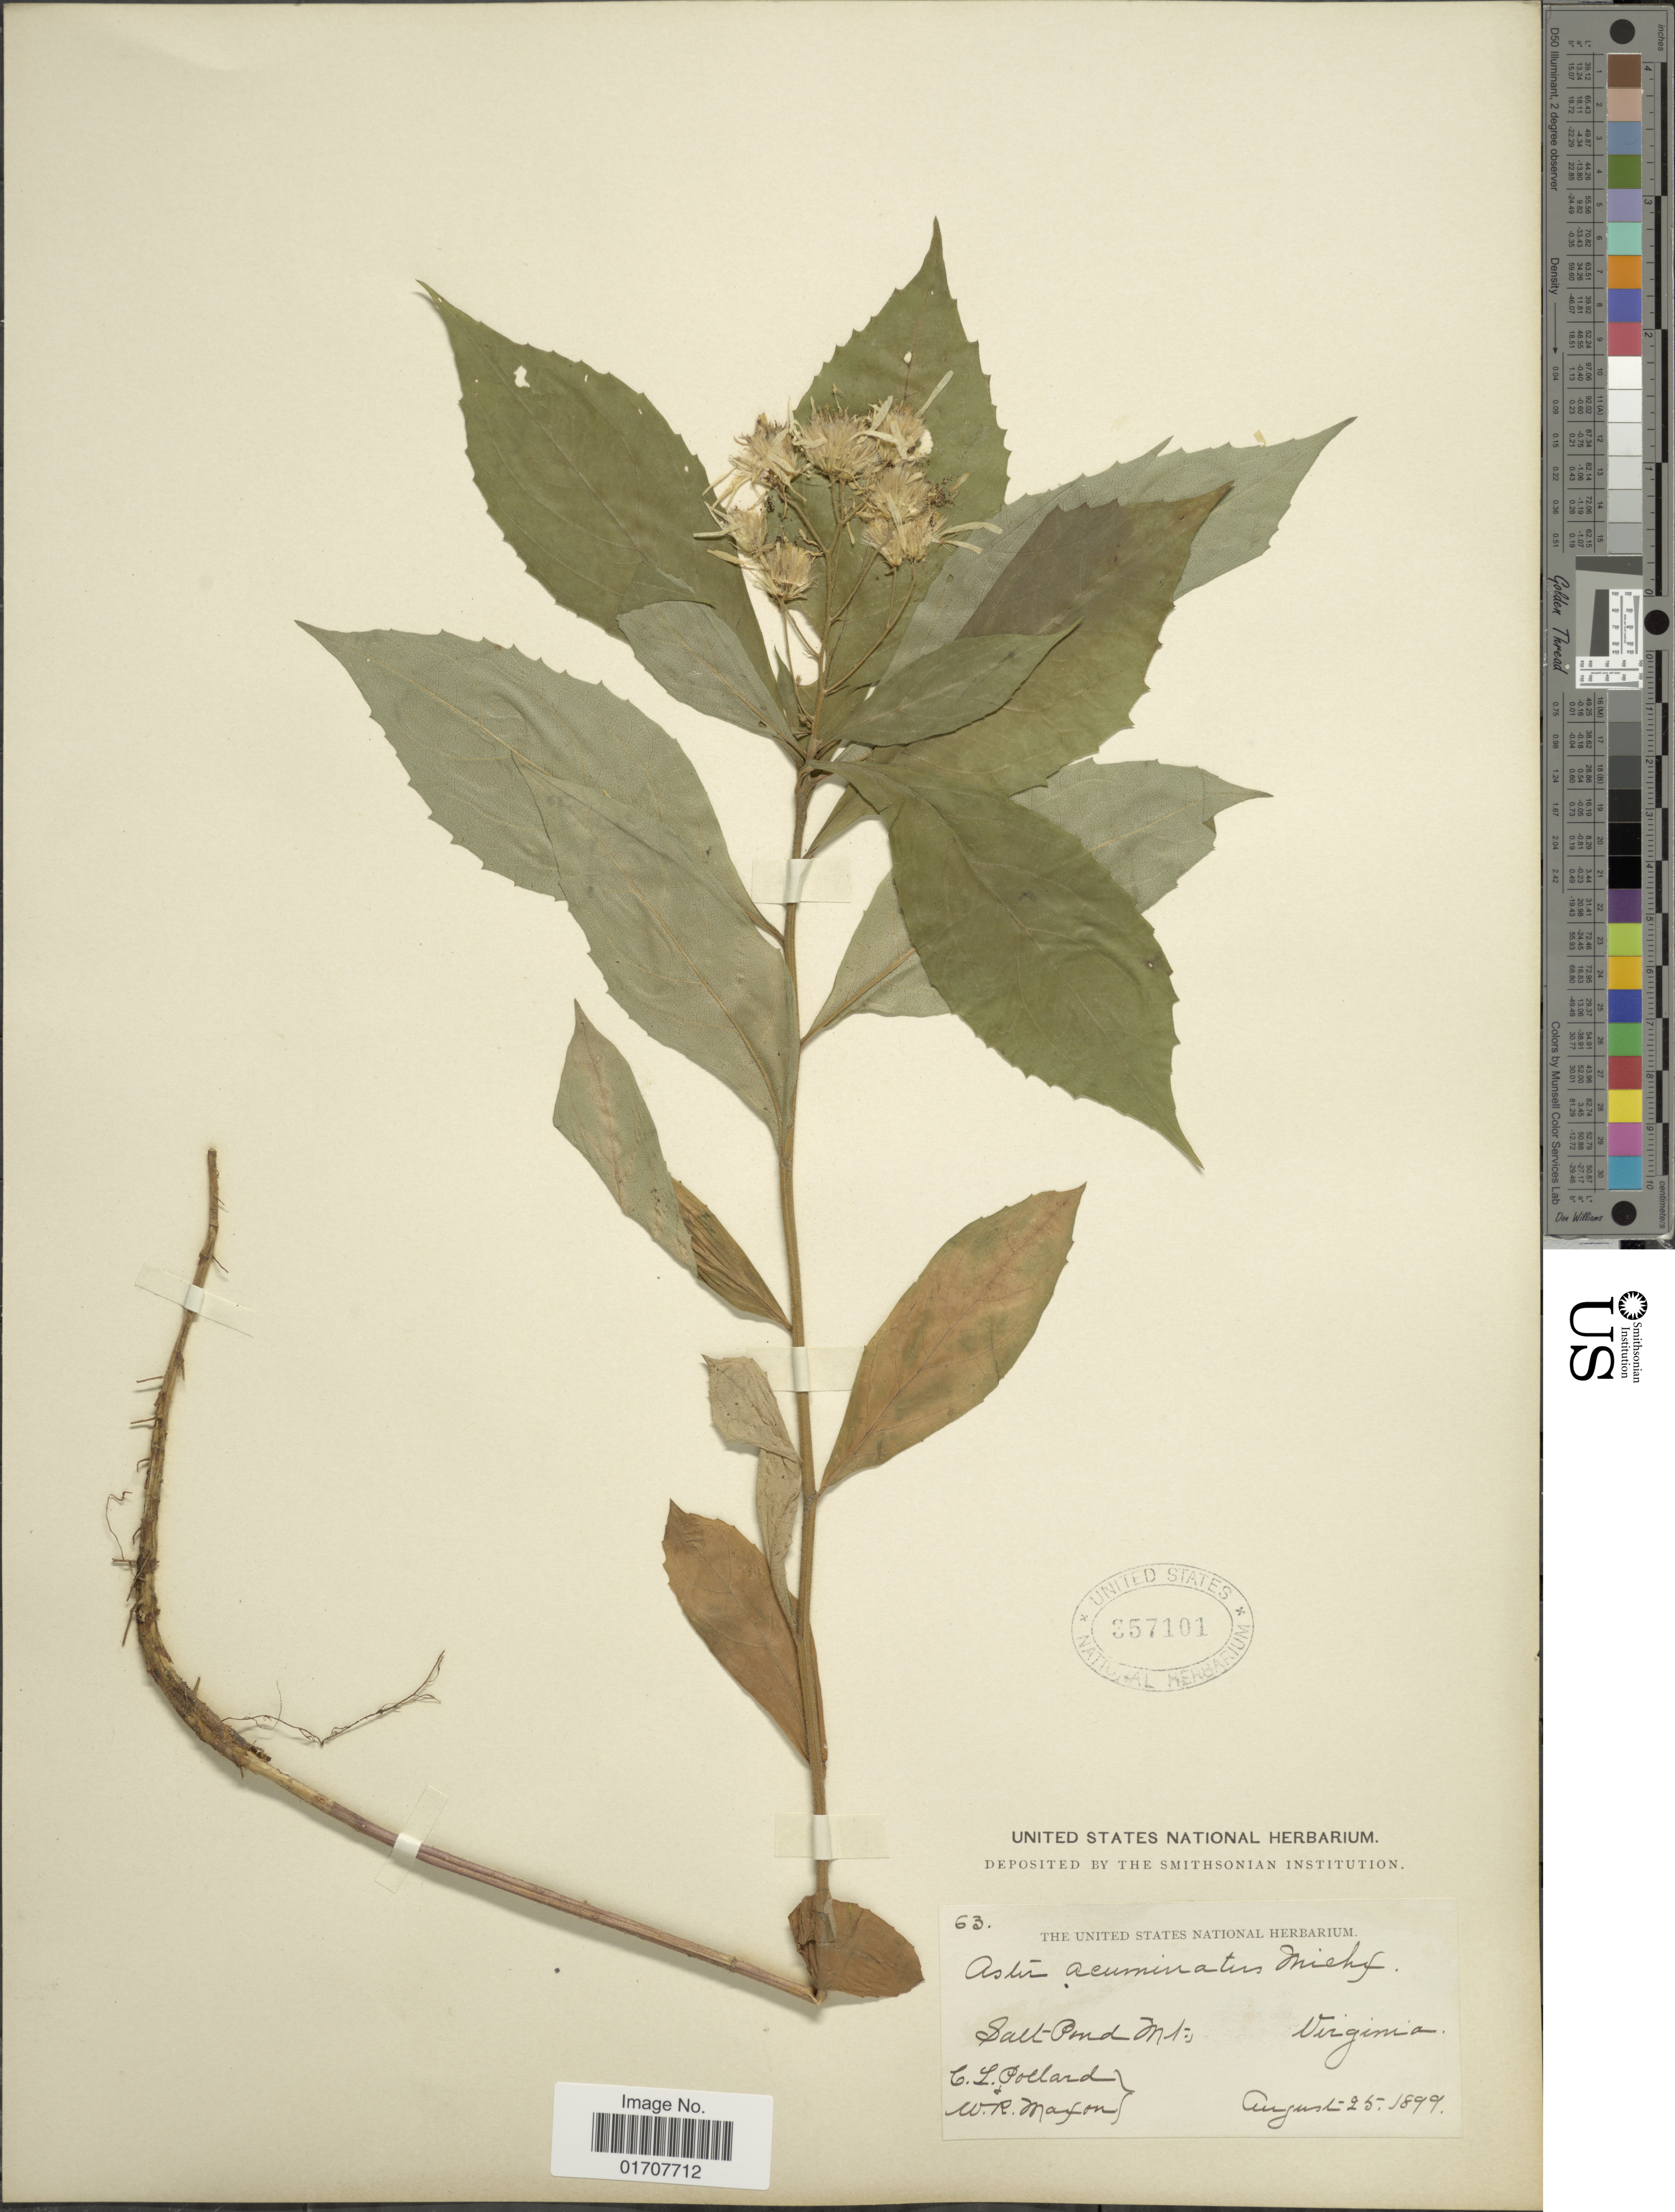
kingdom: Plantae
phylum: Tracheophyta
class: Magnoliopsida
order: Asterales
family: Asteraceae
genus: Oclemena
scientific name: Oclemena acuminata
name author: (Michx.) Greene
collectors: C. L. Pollard & W. R. Maxon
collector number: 63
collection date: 1899-08-25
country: United States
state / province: Virginia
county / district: Giles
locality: Salt Pond Mt.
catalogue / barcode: US 357101